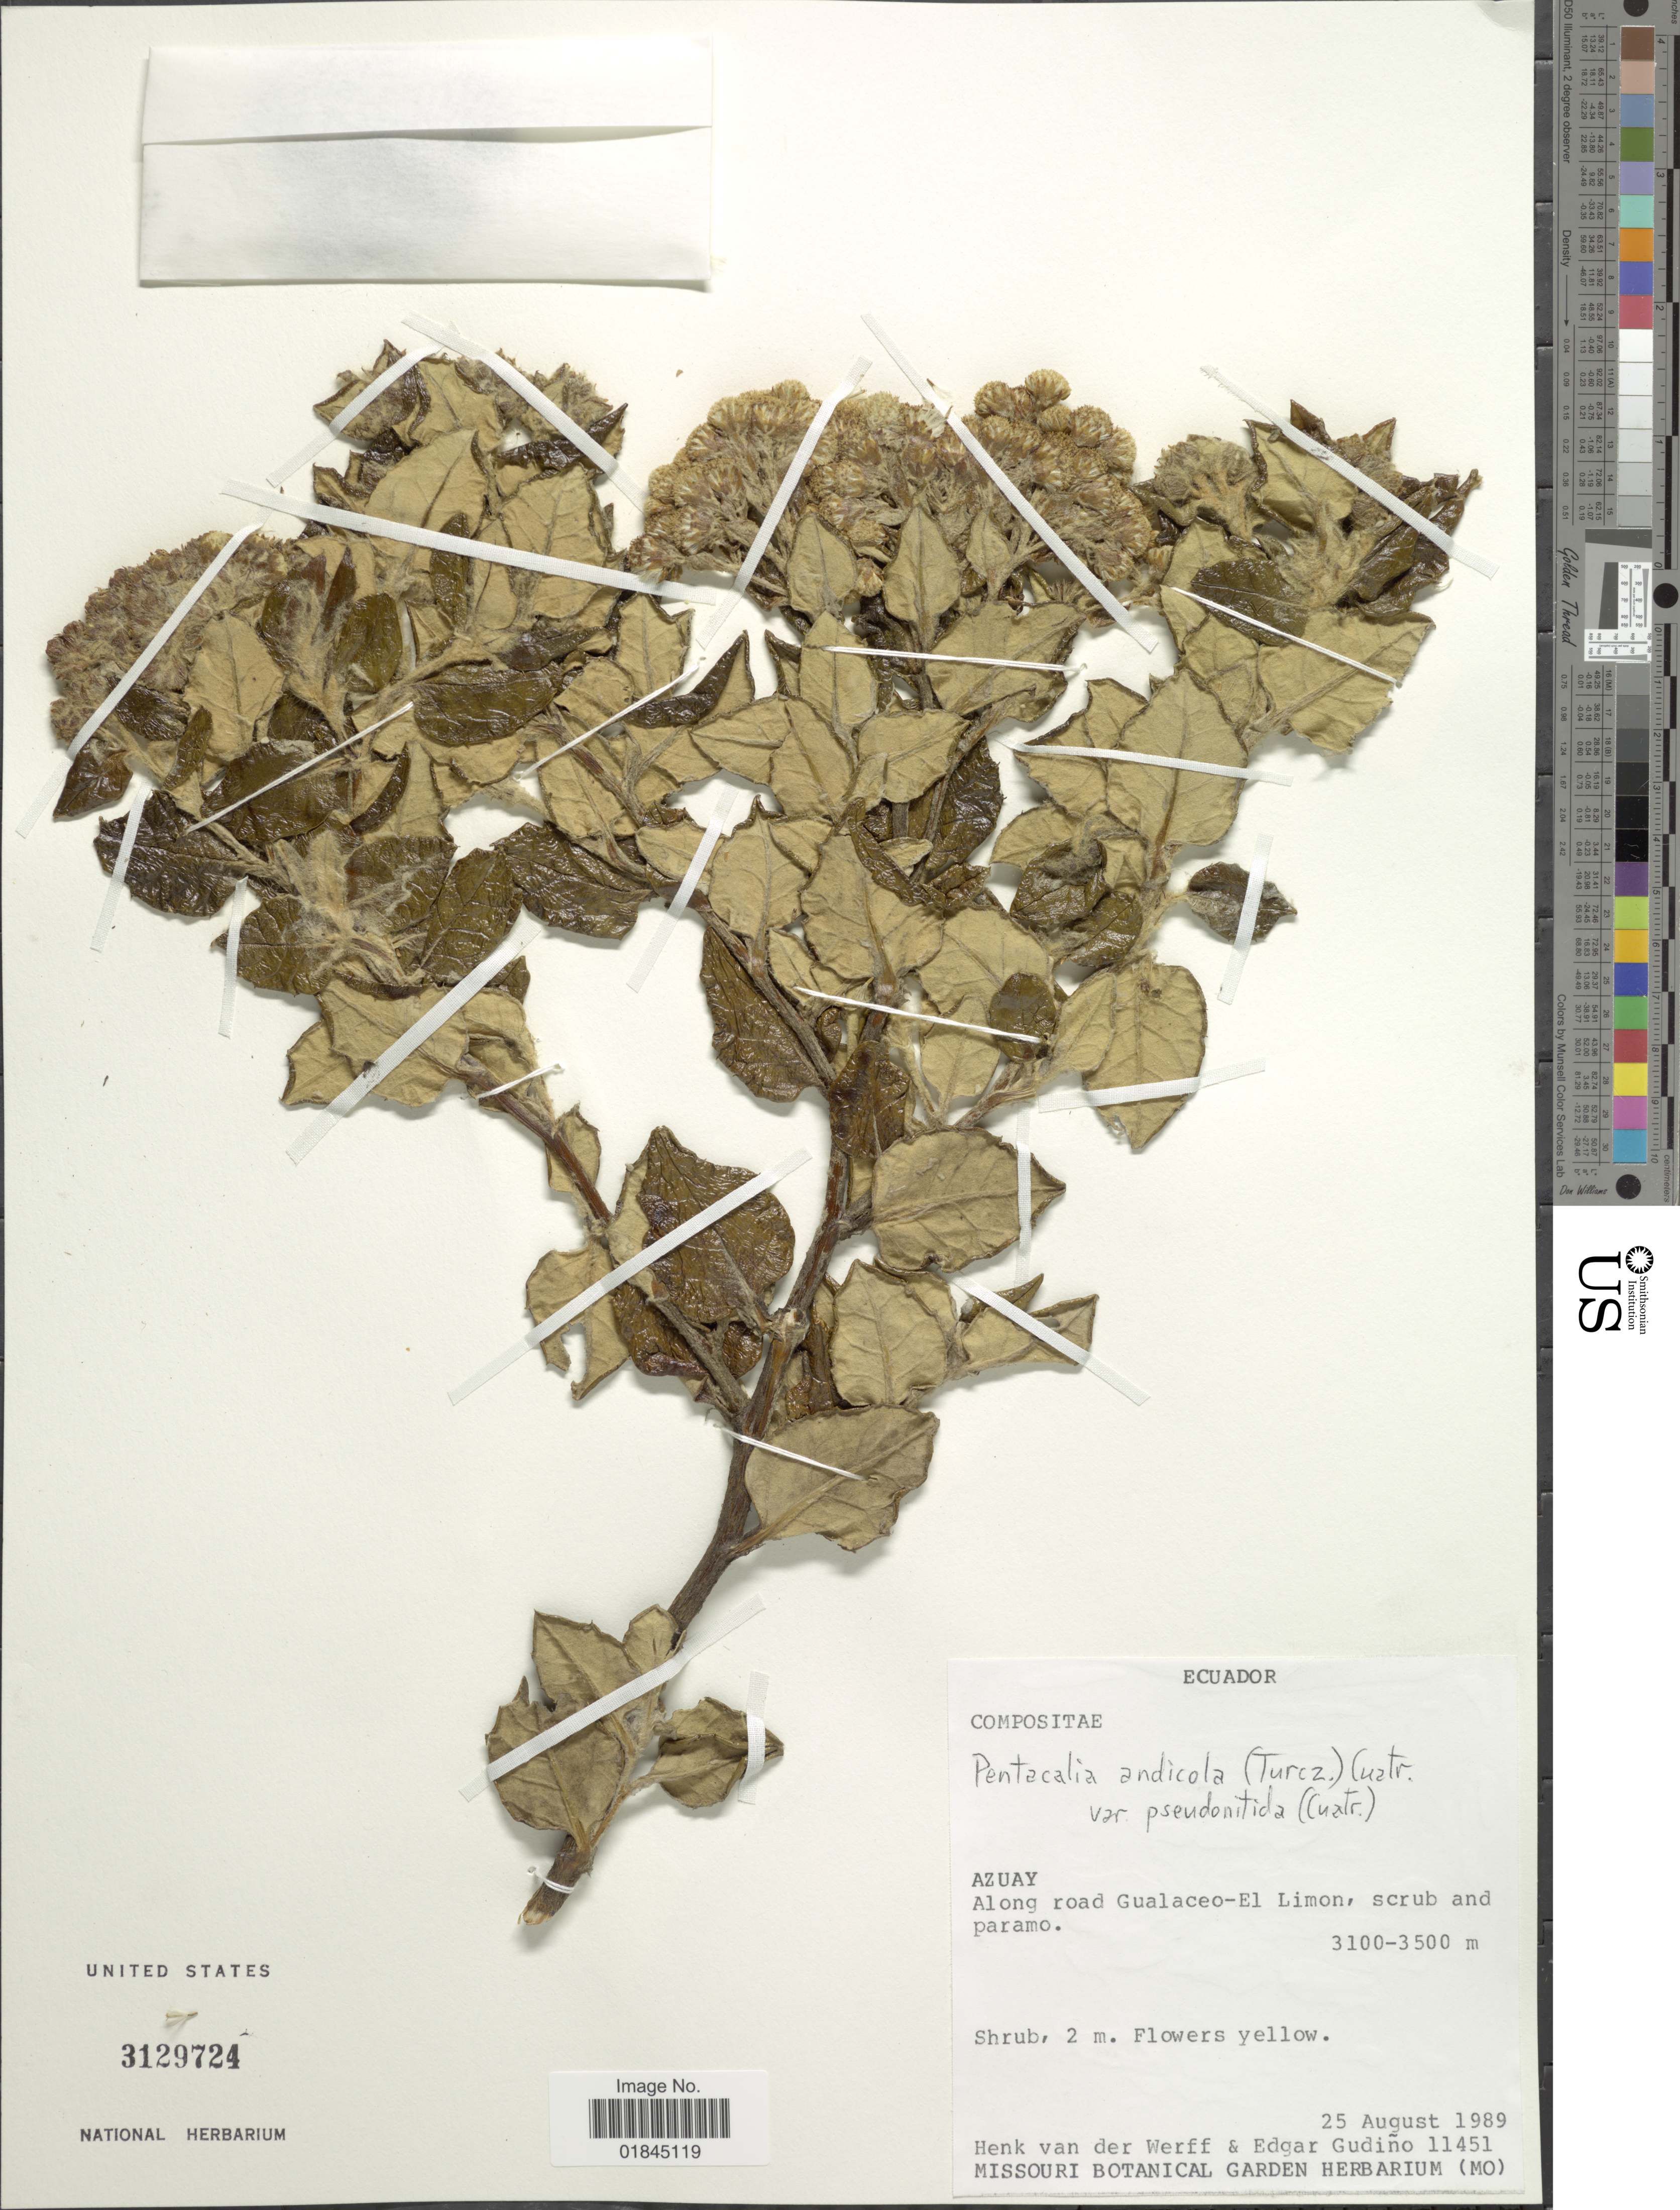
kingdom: Plantae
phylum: Tracheophyta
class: Magnoliopsida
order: Asterales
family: Asteraceae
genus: Pentacalia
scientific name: Pentacalia andicola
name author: (Turcz.) Cuatrec.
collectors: H. van der Werff & E. Gudiño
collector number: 11451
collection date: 1989-08-25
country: Ecuador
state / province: Azuay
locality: Along road Gualaceo-El Limon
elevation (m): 3100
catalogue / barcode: US 3129724